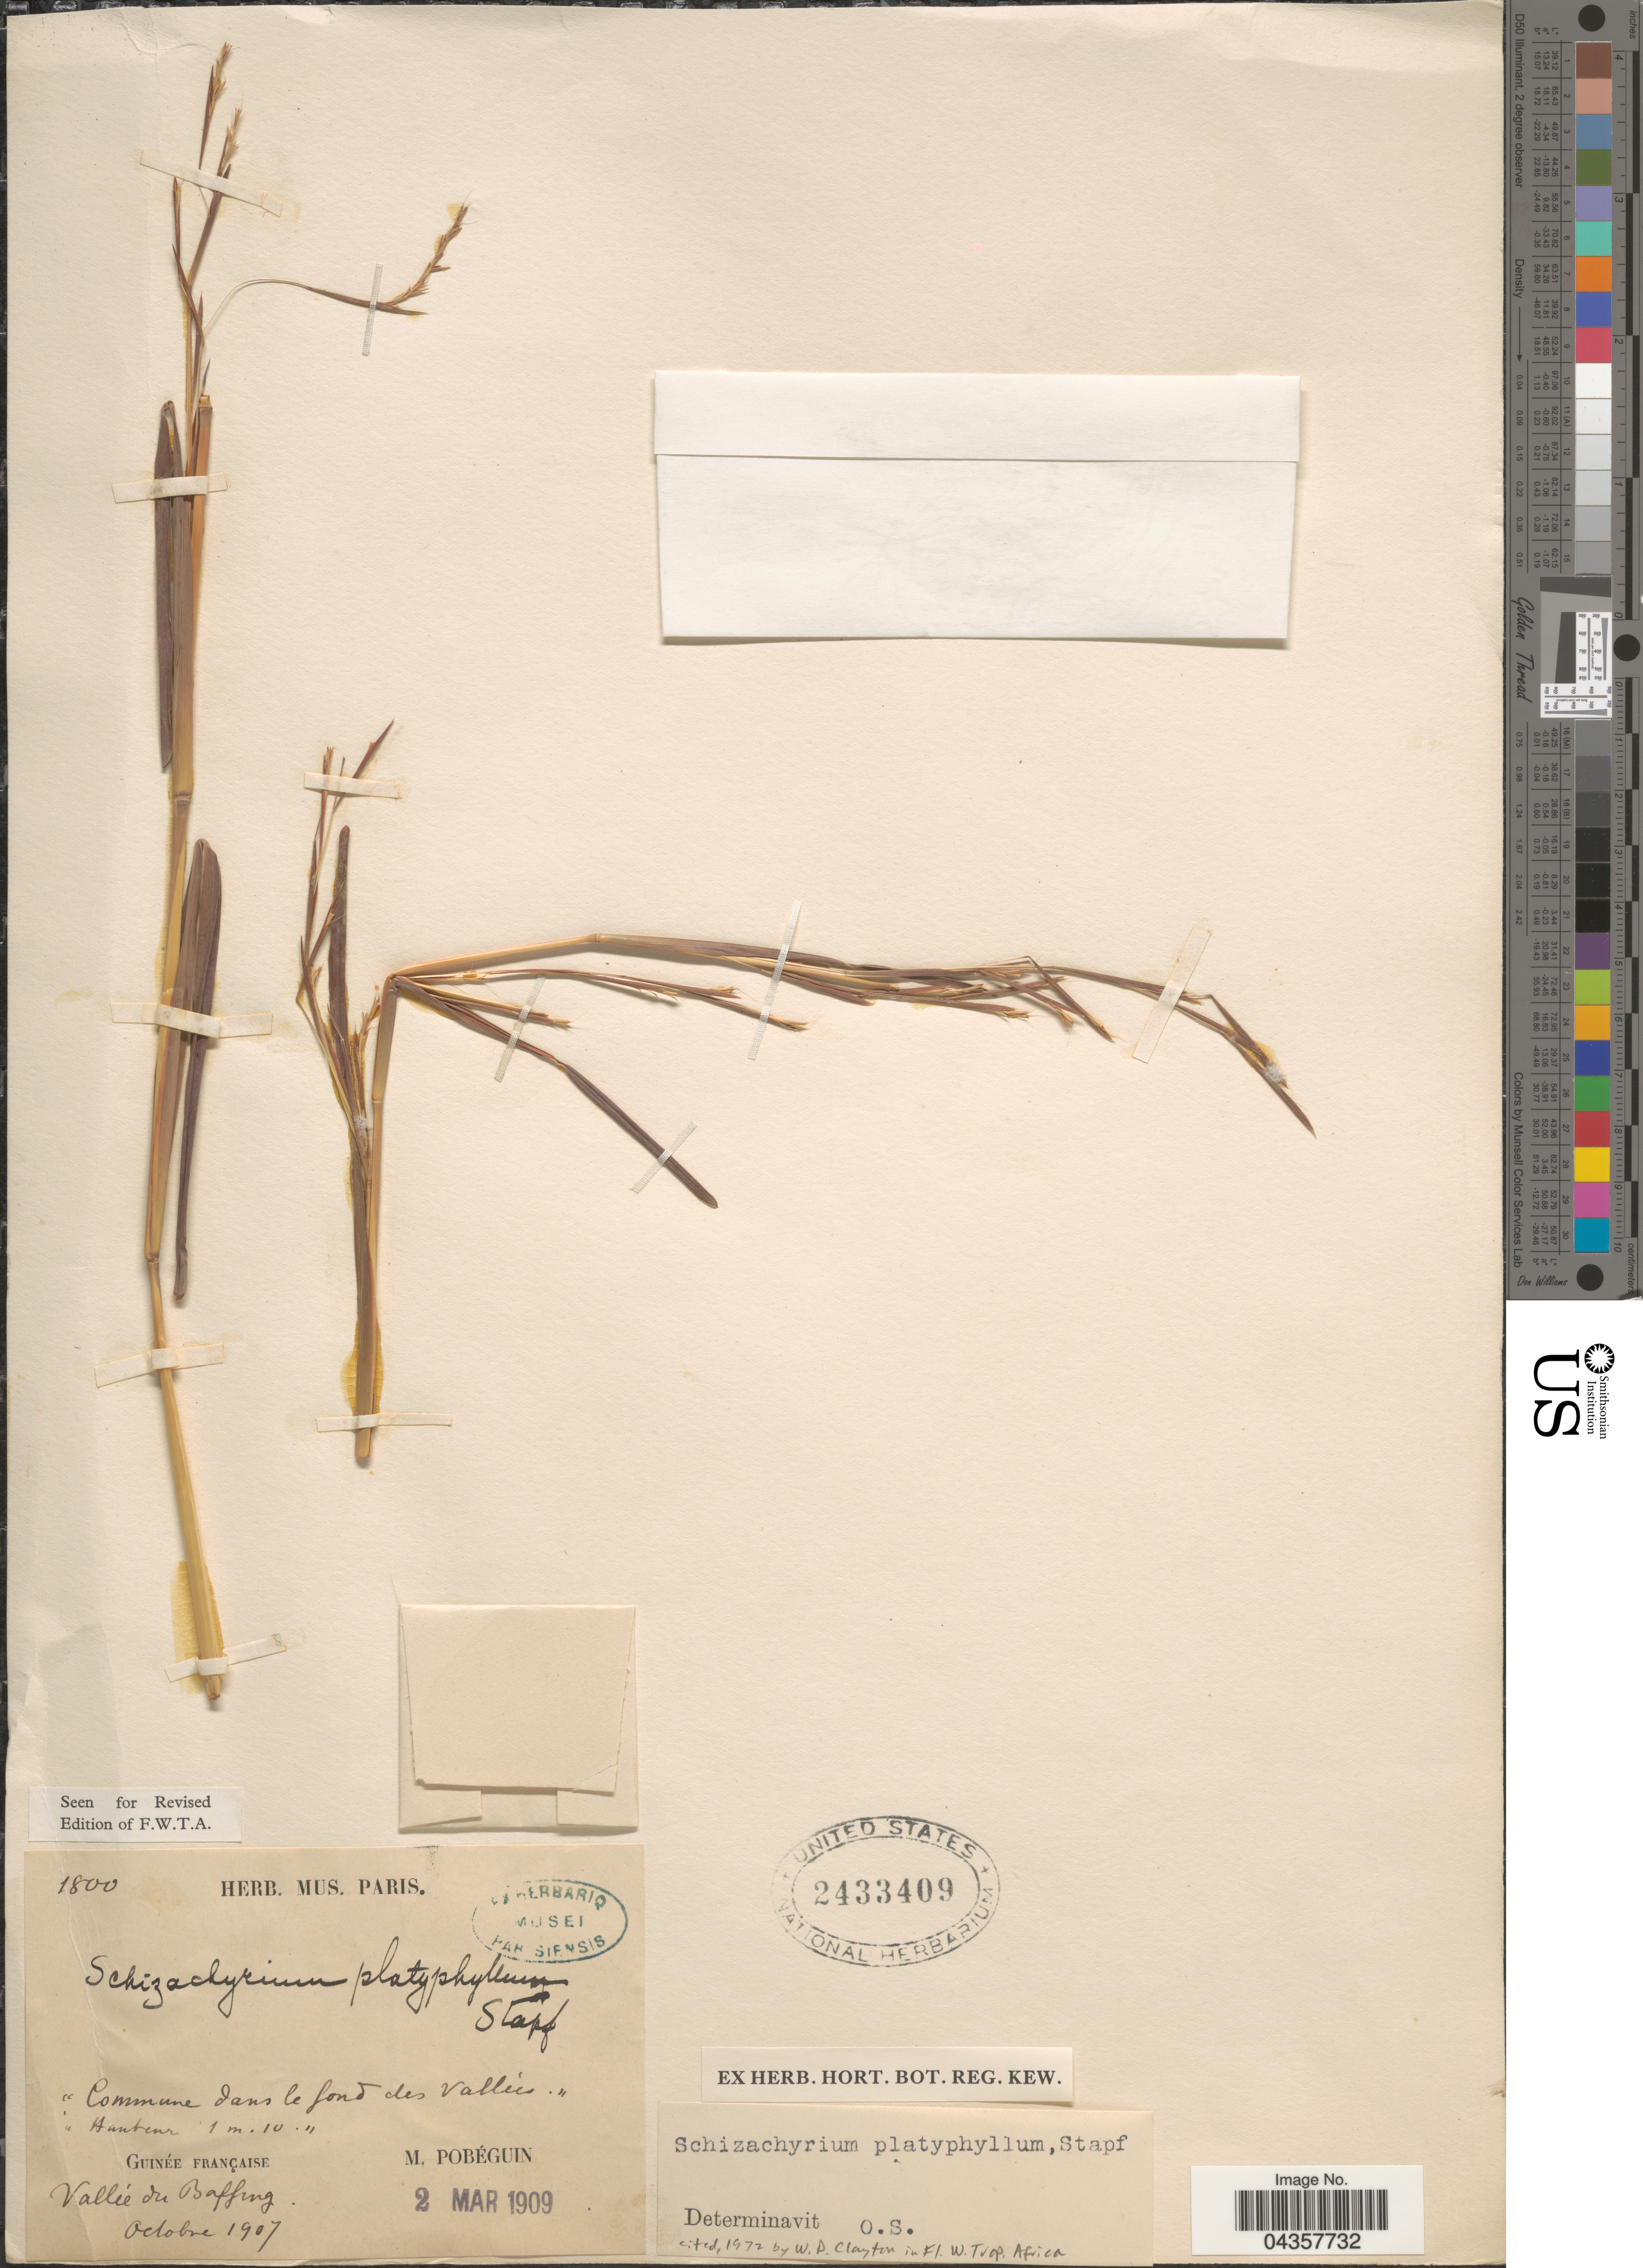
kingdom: Plantae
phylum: Tracheophyta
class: Liliopsida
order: Poales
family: Poaceae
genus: Schizachyrium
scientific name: Schizachyrium platyphyllum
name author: (Franch.) Stapf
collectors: M. Pobéguin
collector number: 1800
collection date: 1907-10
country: French Guiana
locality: Guinée Française. Vallée du Baffing.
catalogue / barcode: US 2433409